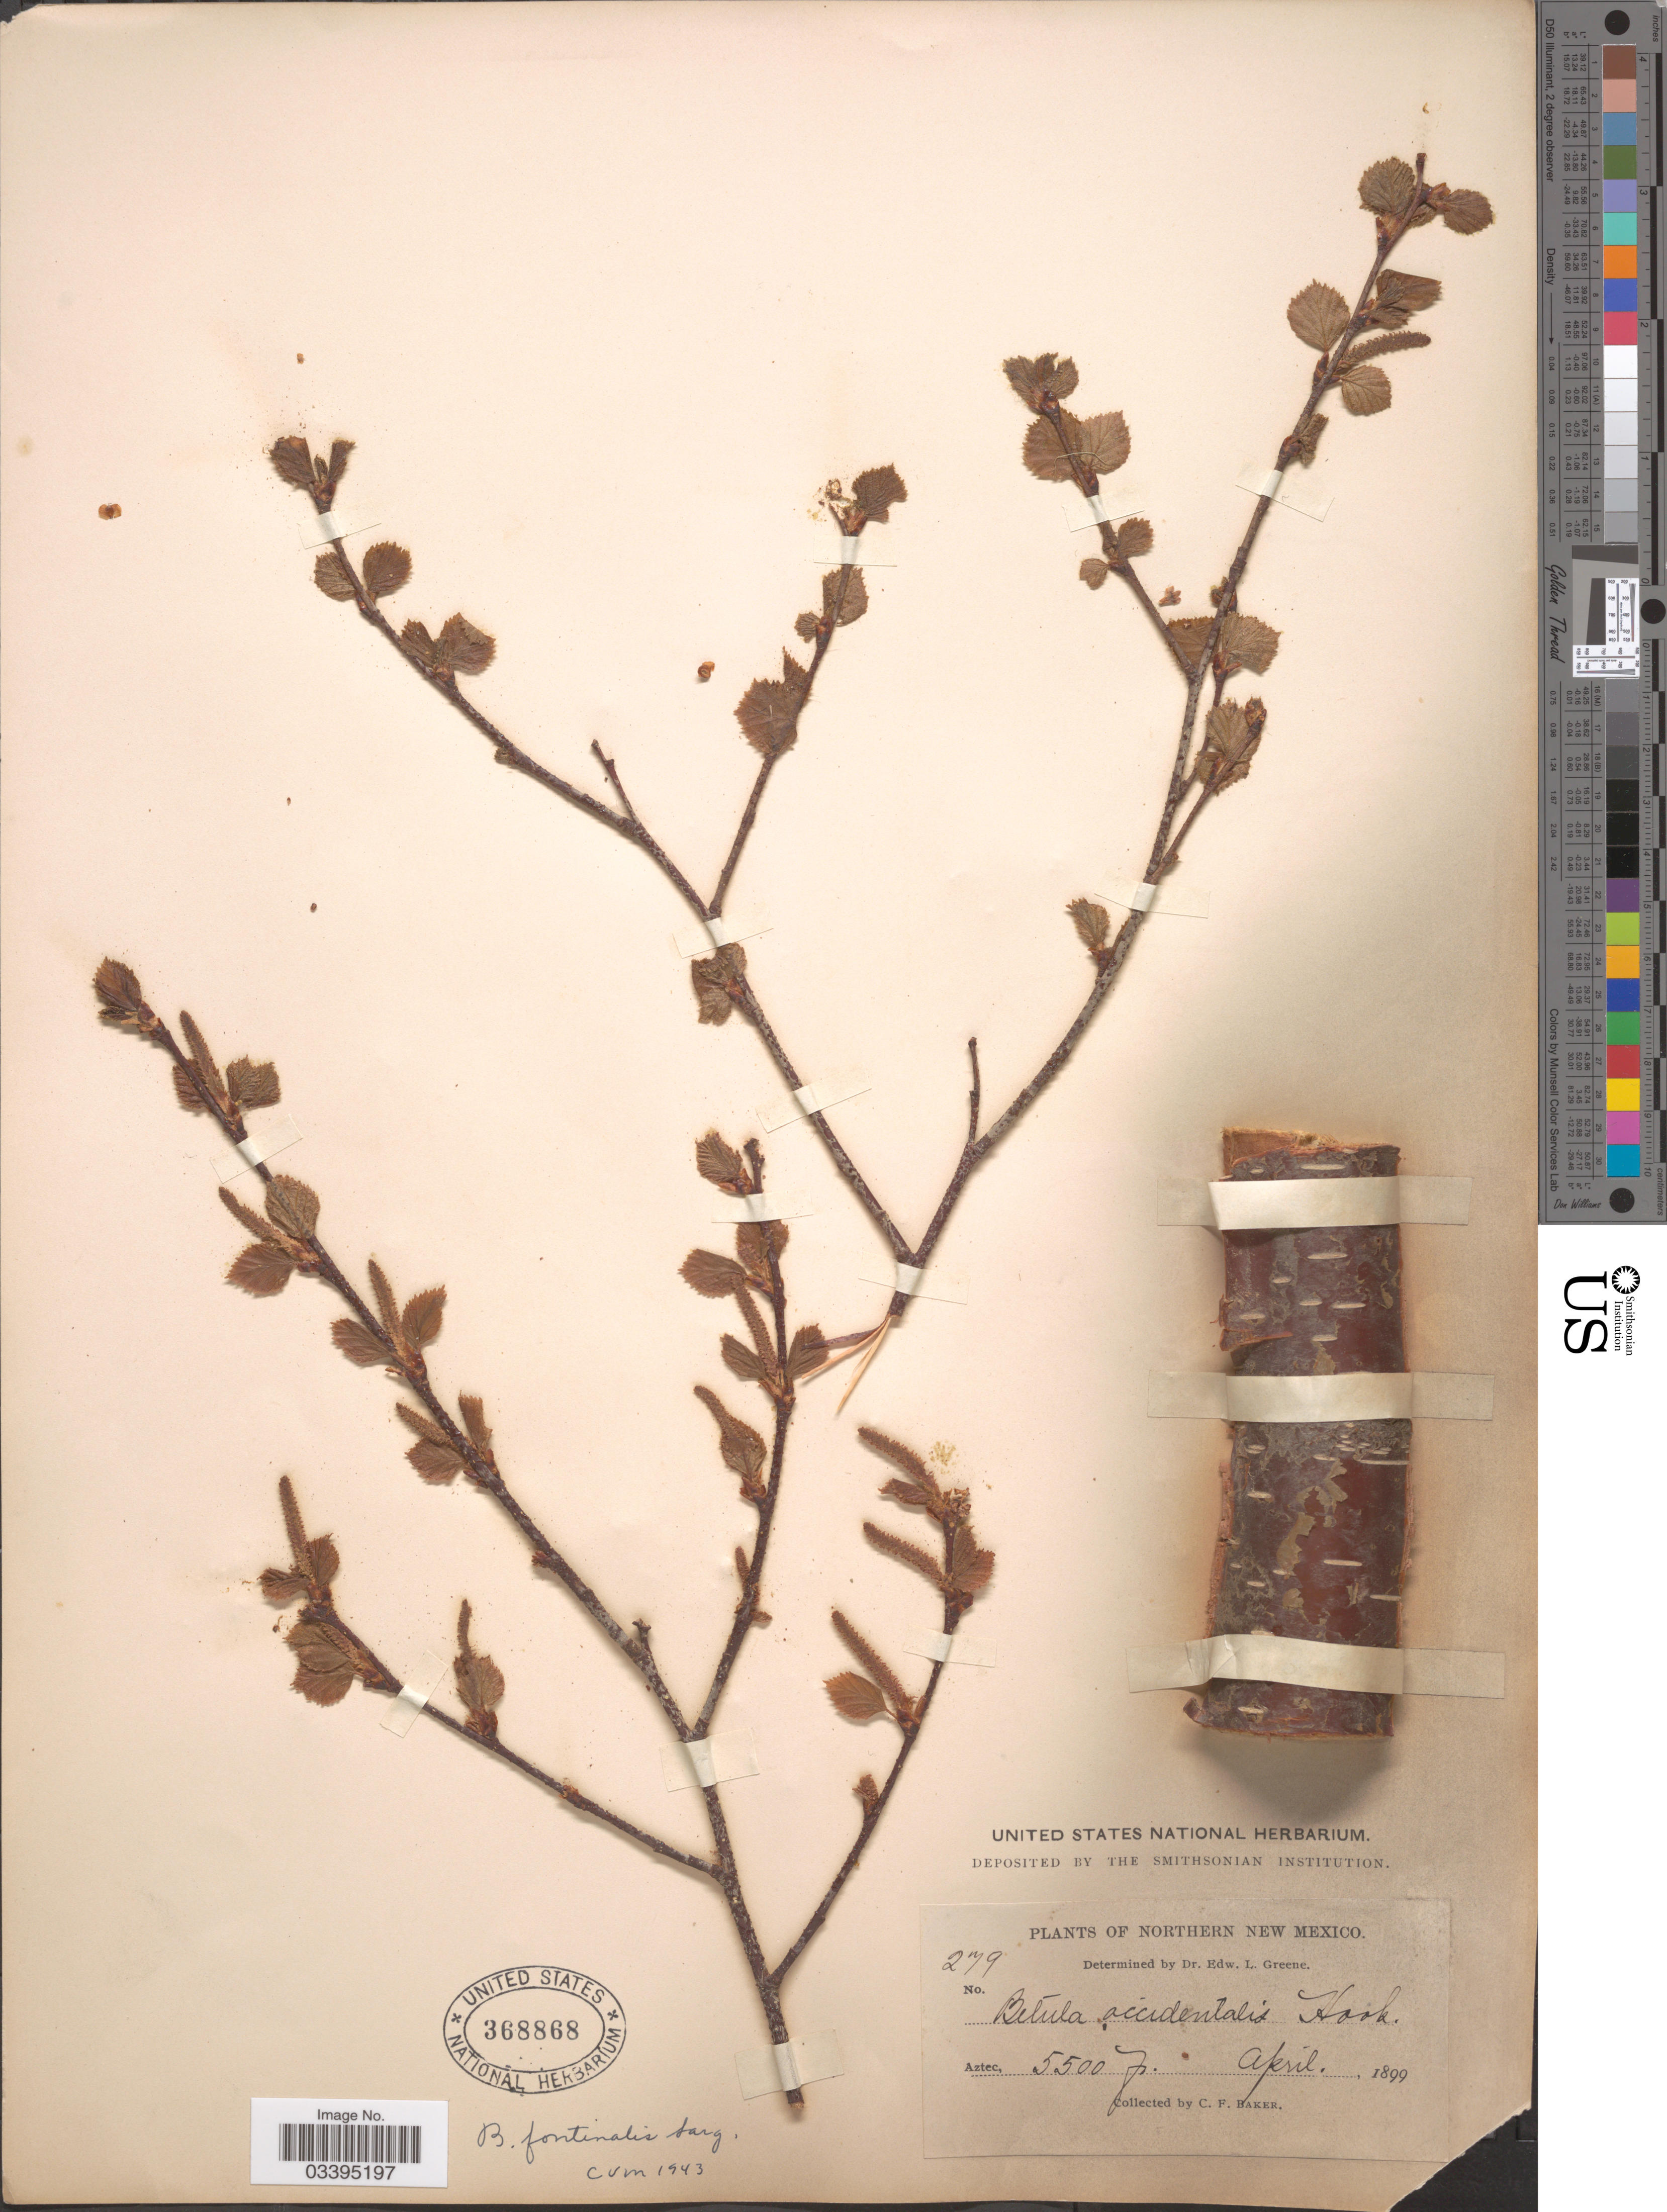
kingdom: Plantae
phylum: Tracheophyta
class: Magnoliopsida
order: Fagales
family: Betulaceae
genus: Betula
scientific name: Betula fontinalis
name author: Sarg.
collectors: C. F. Baker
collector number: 279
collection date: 1899-04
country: United States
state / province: New Mexico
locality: Northern New Mexico. Aztec.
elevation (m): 1676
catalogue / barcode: US 368868